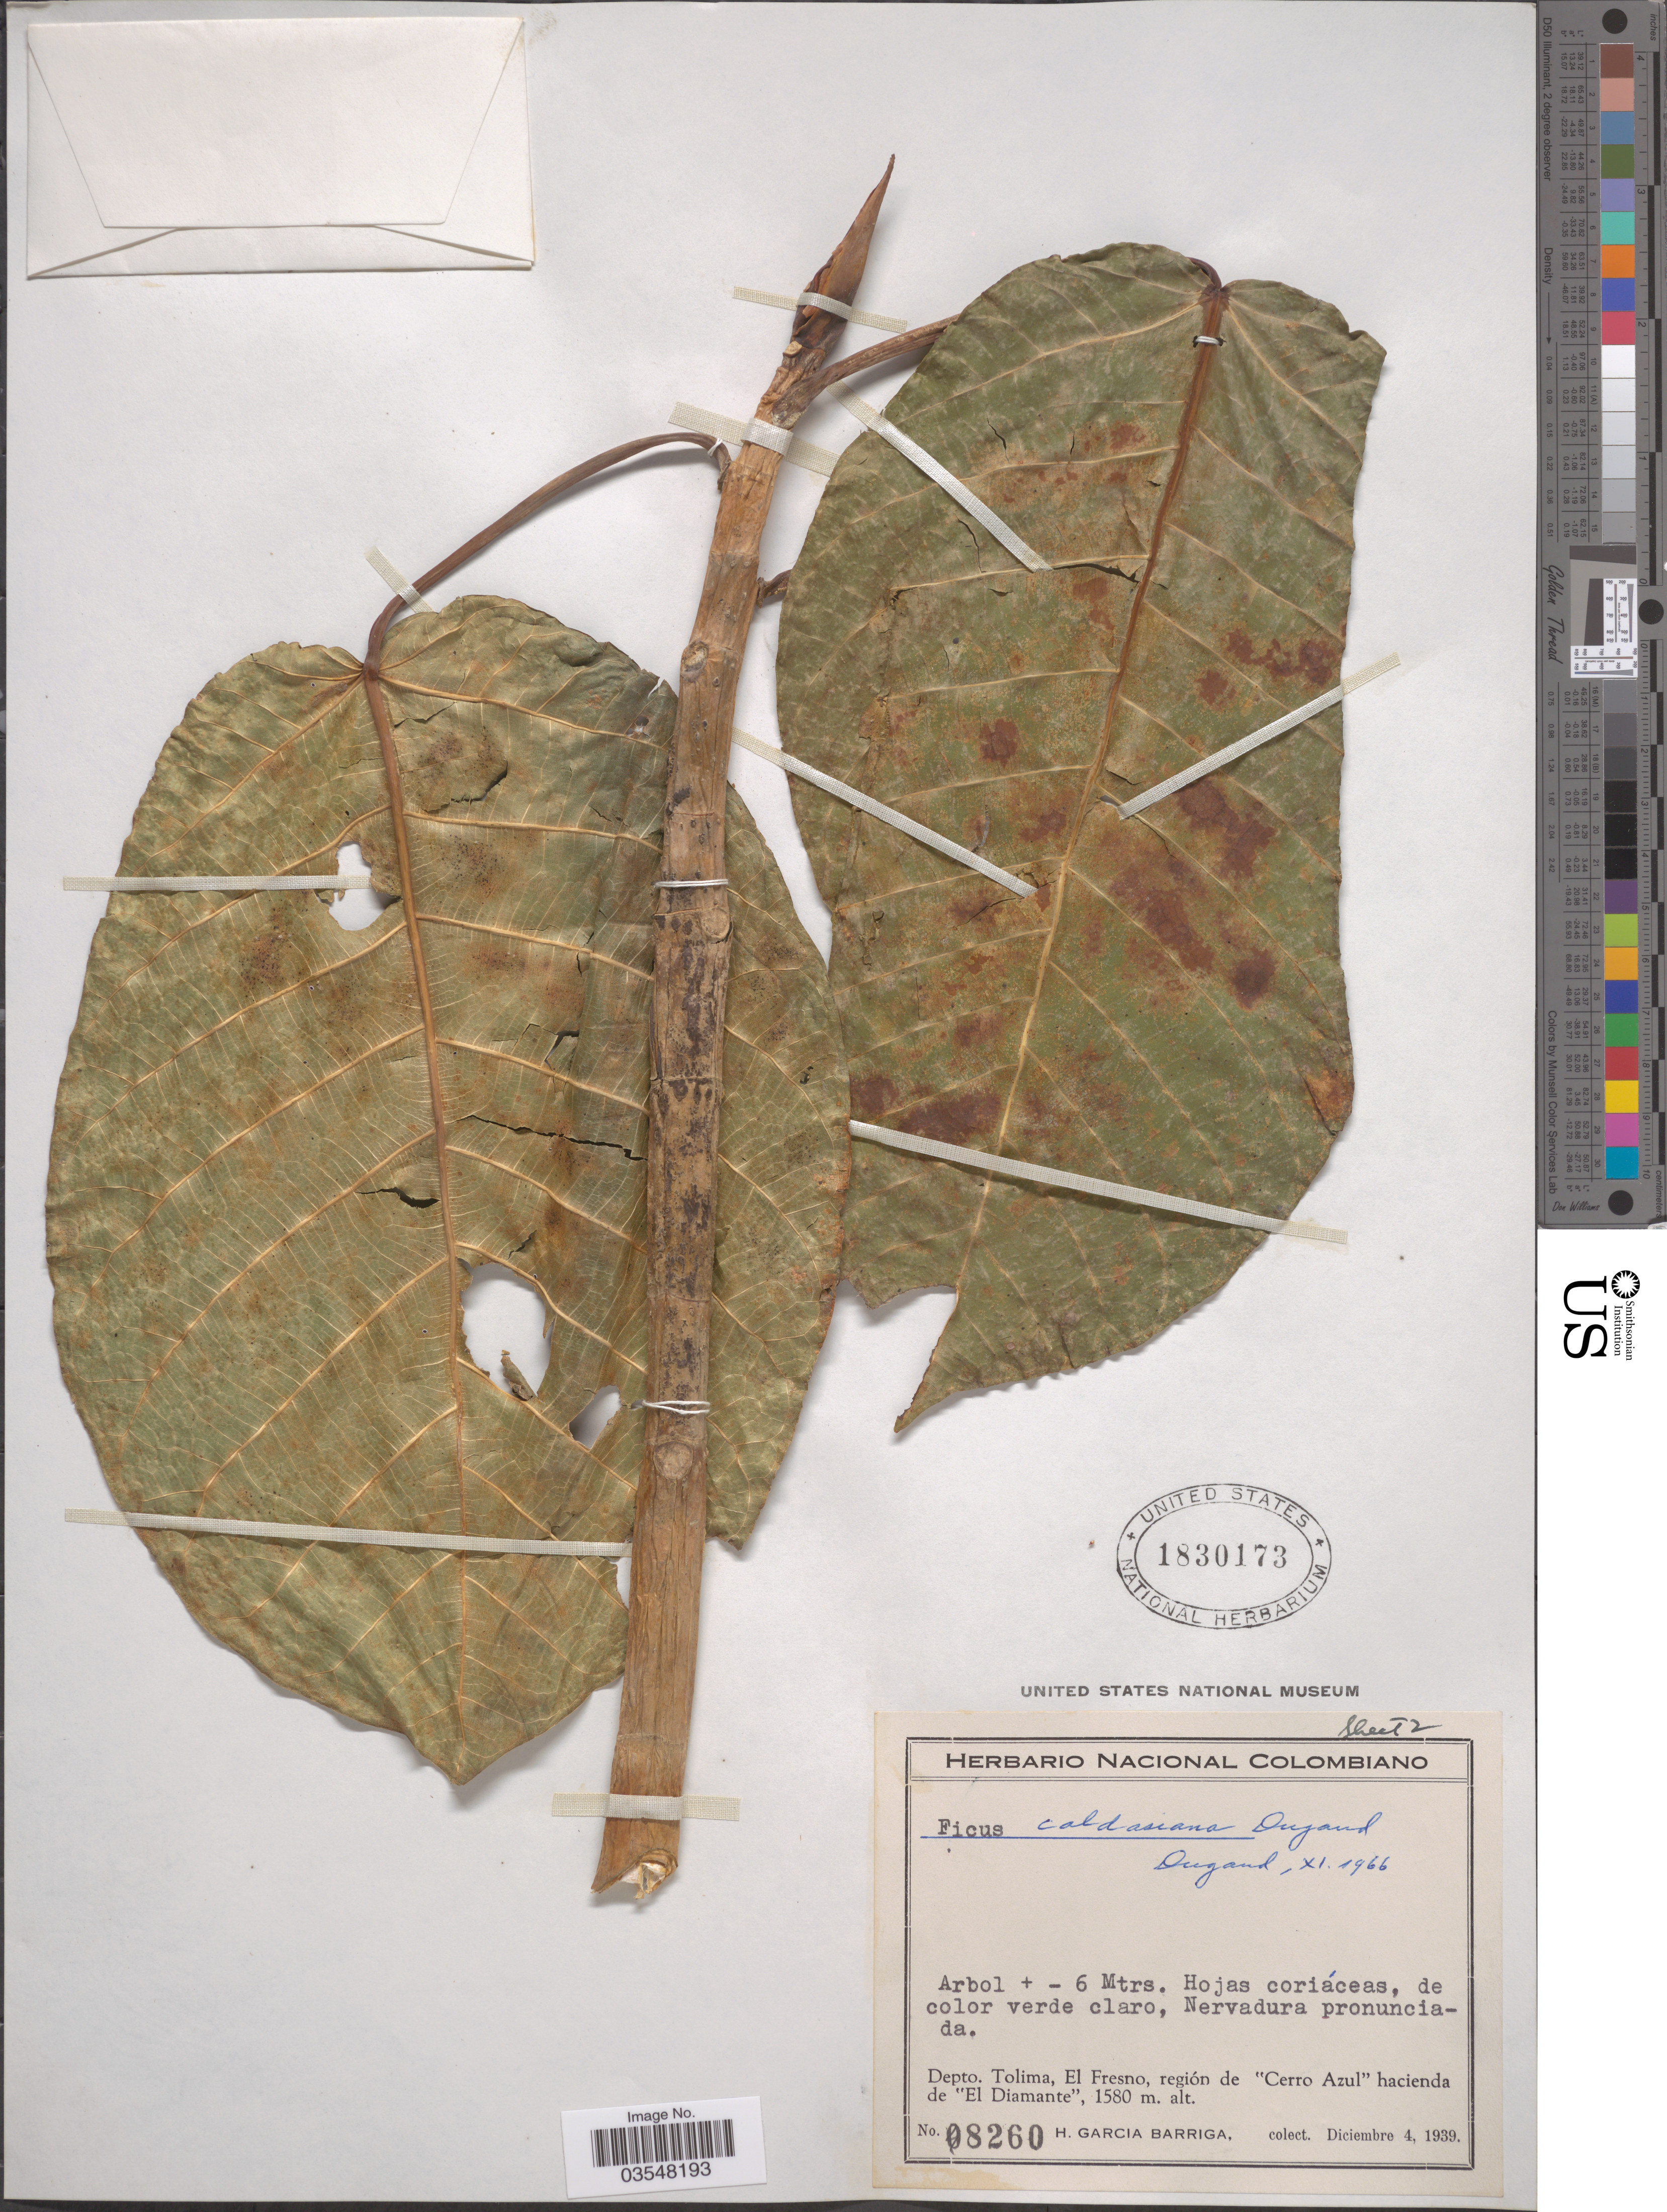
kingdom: Plantae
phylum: Tracheophyta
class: Magnoliopsida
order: Rosales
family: Moraceae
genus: Ficus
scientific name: Ficus caldasiana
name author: Dugand G.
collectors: H. García Barriga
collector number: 08260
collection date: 1939-12-04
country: Colombia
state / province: Tolima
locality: Depto. Tolima, El Fresno, región de "Cerro Azul" hacienda de "El Diamante".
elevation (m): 1580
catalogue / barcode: US 1830173